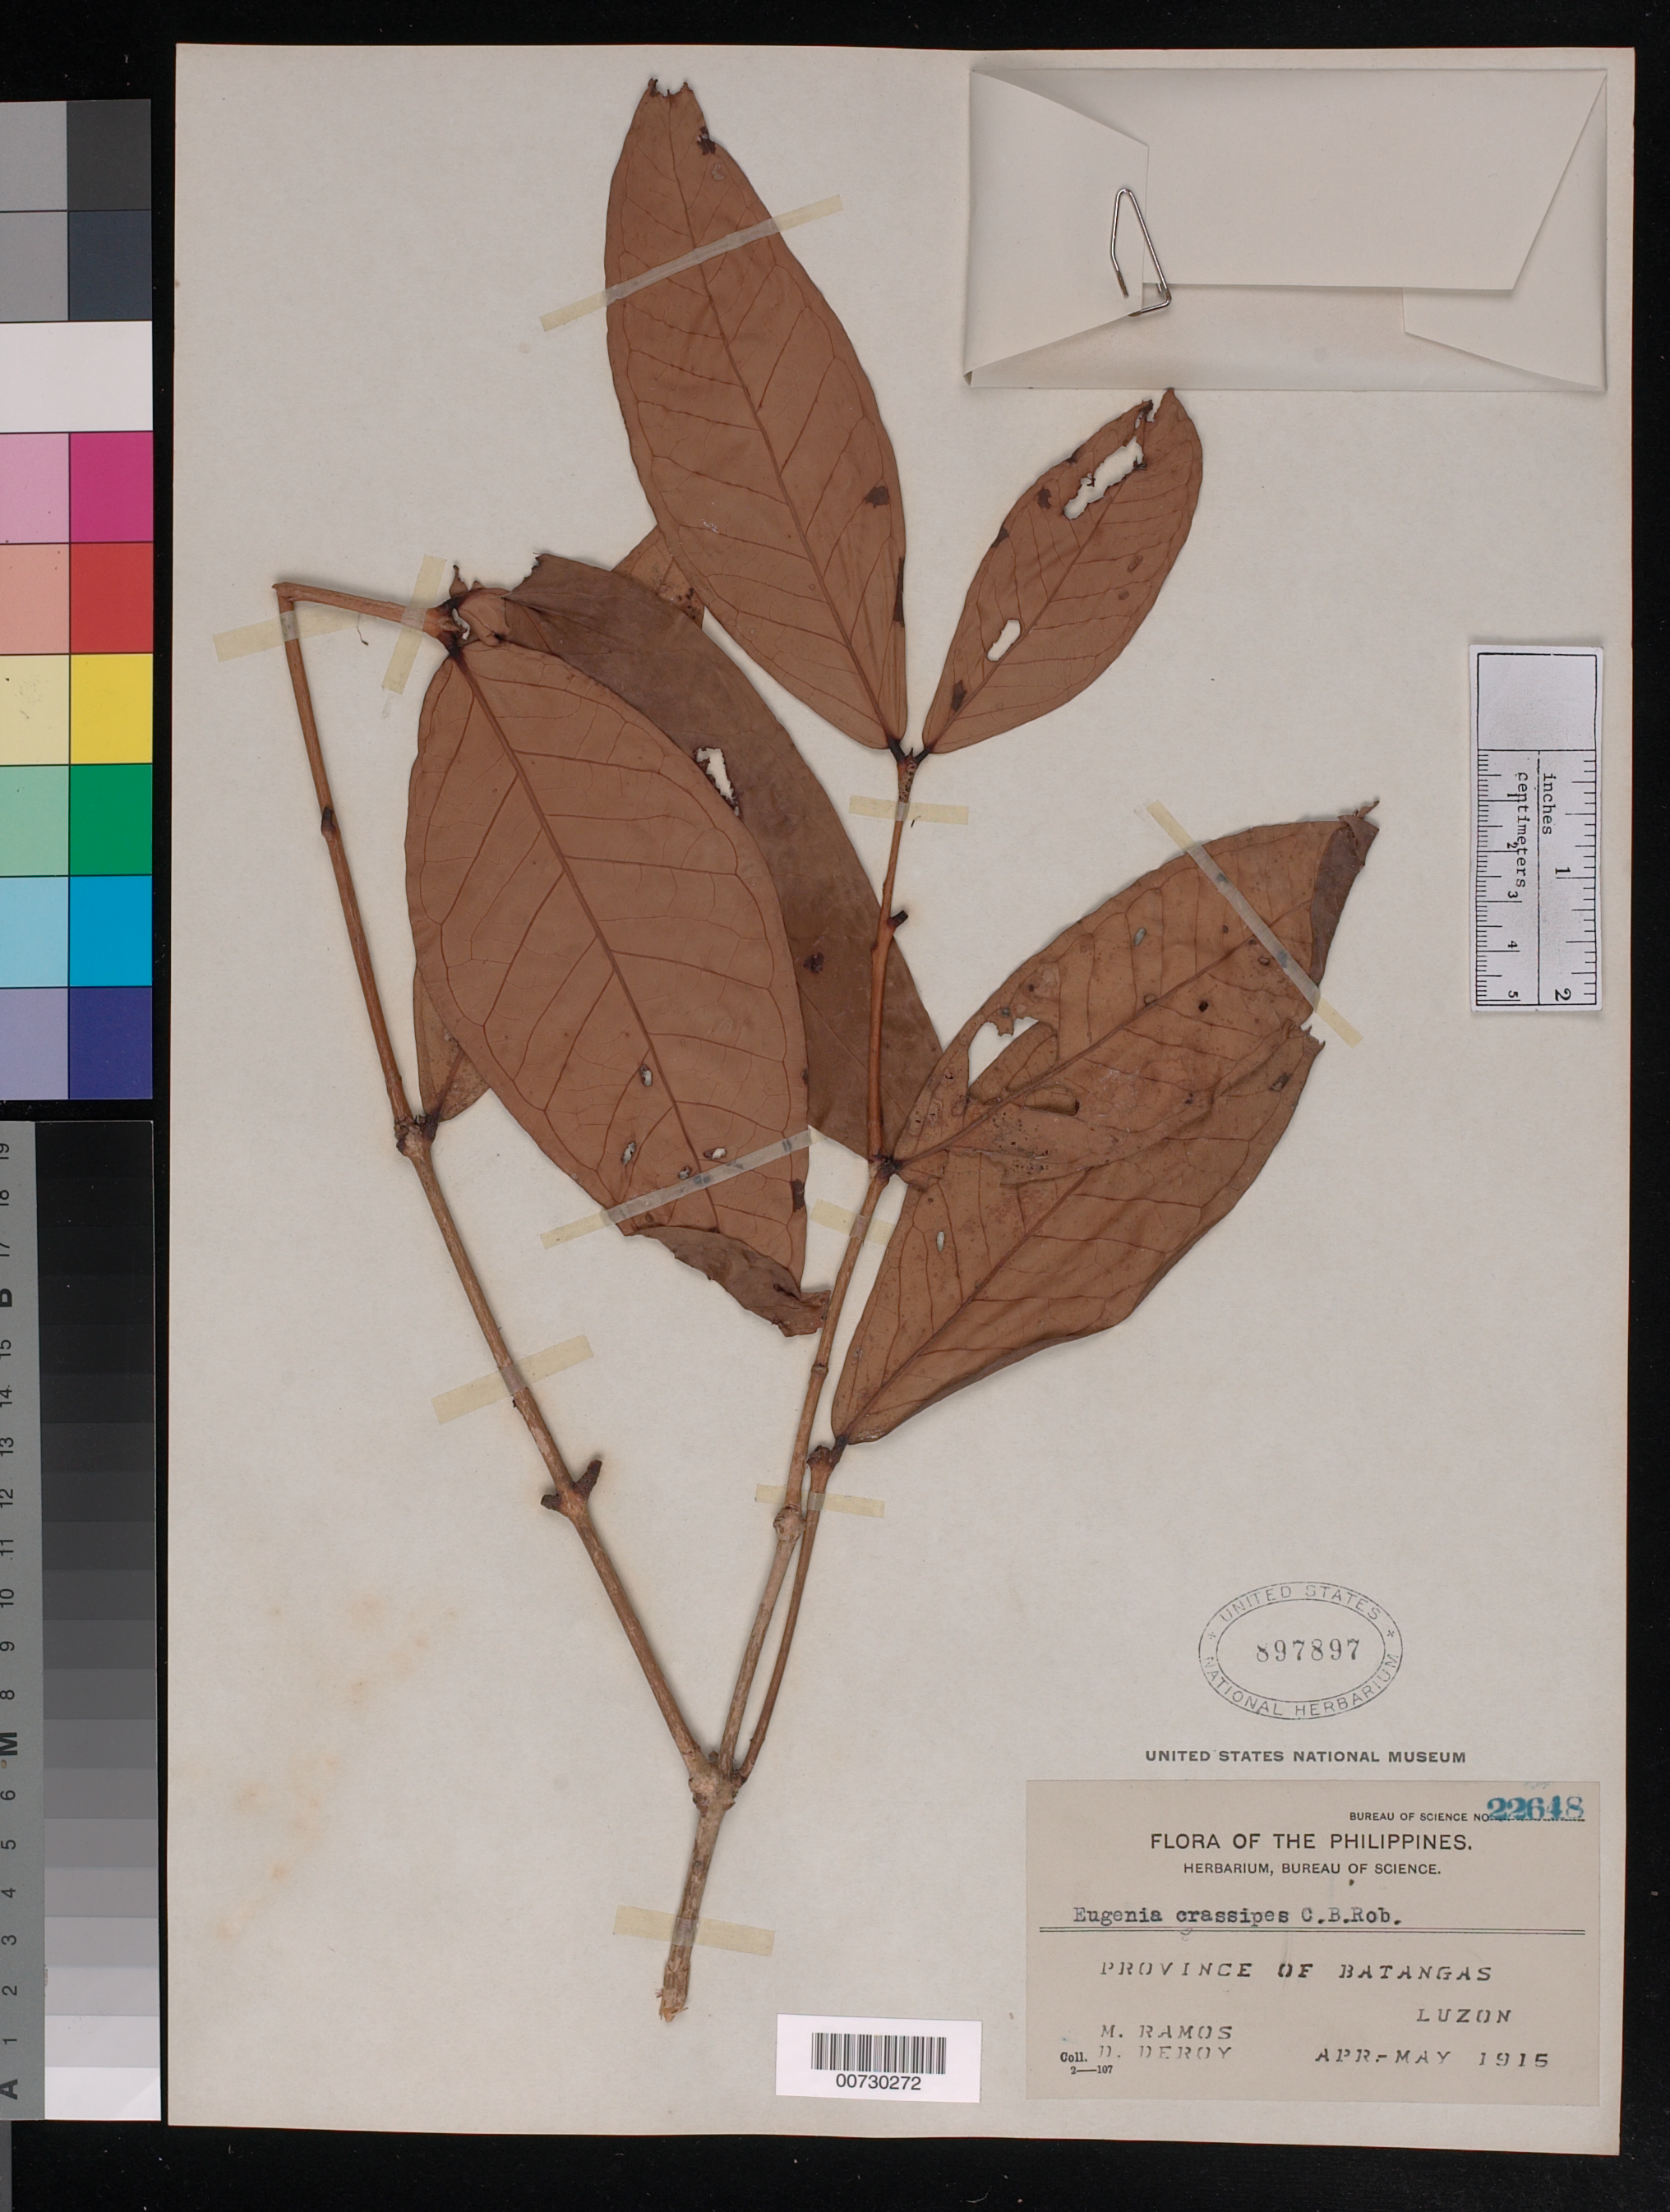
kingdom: Plantae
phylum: Tracheophyta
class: Magnoliopsida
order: Myrtales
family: Myrtaceae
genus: Syzygium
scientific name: Syzygium crassipes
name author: (C.B. Rob.) Merr.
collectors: M. Ramos & D. Deroy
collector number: Bur. Sci. 22648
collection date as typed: Apr 1915 to -- May 1915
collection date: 1915-04/1915-05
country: Philippines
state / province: Calabarzon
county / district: Batangas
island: Luzon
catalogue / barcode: US 897897